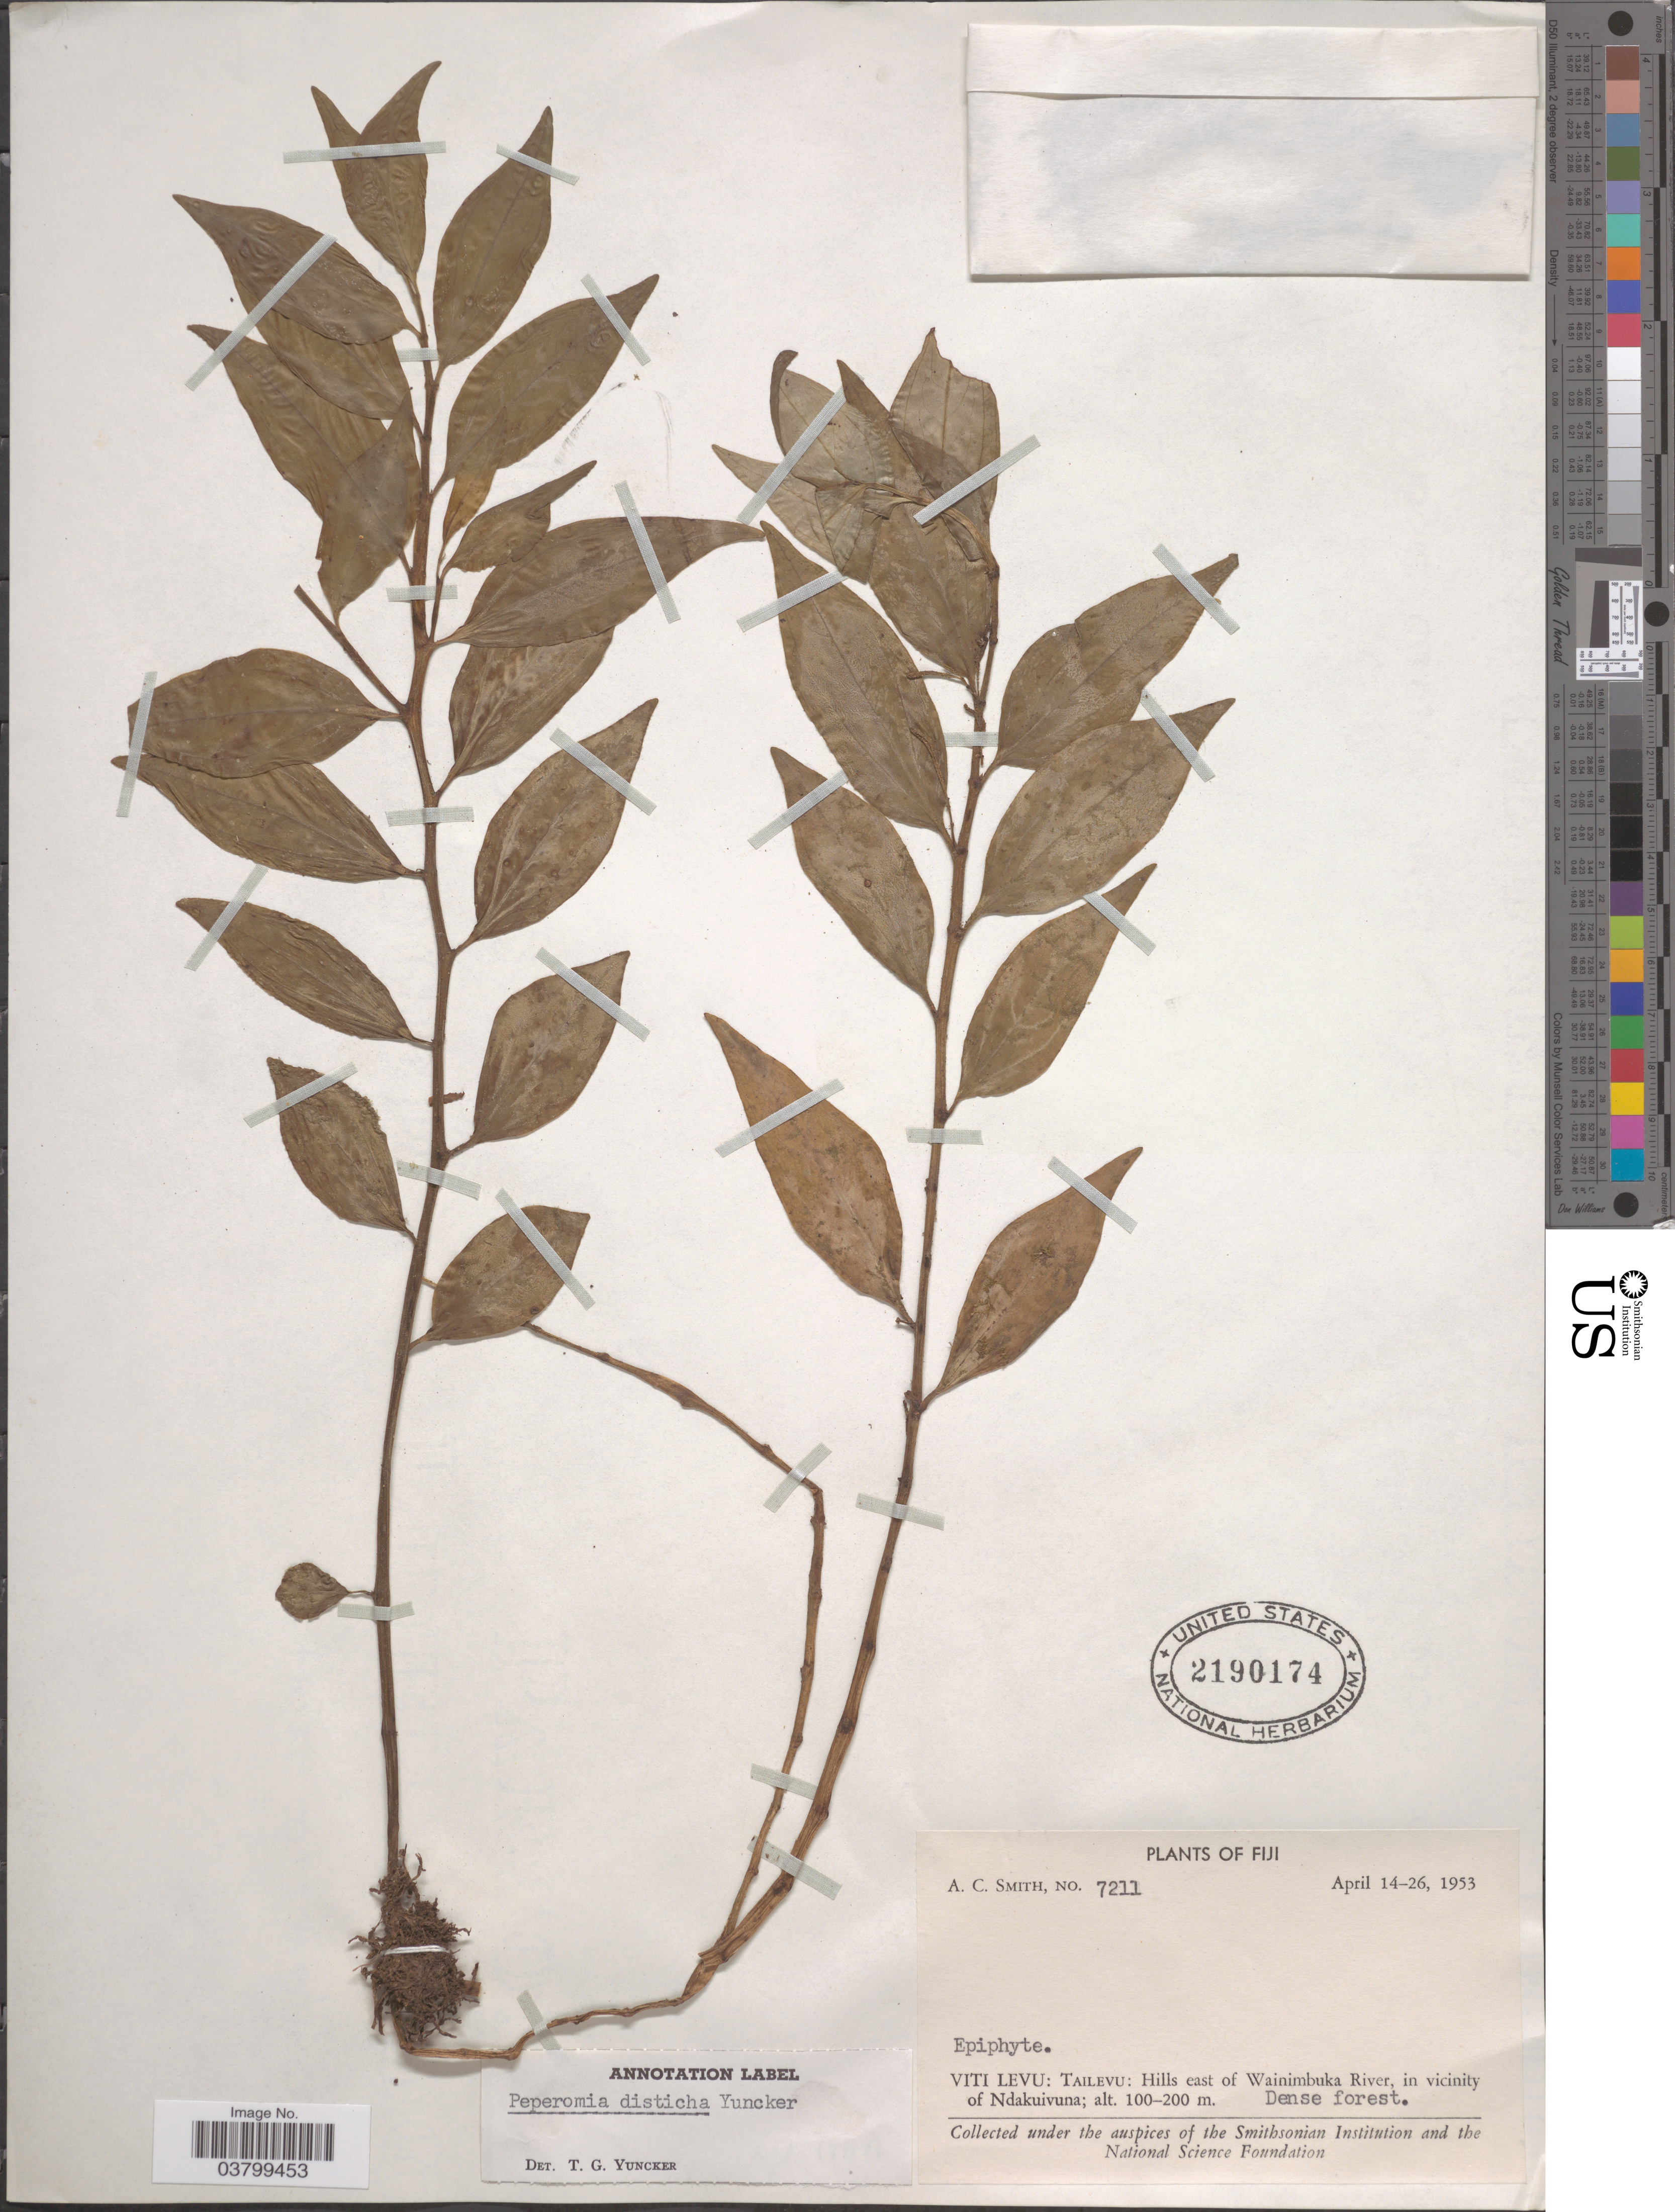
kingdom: Plantae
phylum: Tracheophyta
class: Magnoliopsida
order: Piperales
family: Piperaceae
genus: Peperomia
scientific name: Peperomia disticha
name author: Yunck.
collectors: A. C. Smith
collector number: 7211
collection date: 1953-04-14/1953-04-26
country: Fiji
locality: Viti Levu: Tailevu: Hills east of Wainimbuka River, in vicinityof Ndakuivuna.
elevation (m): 100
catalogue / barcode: US 2190174